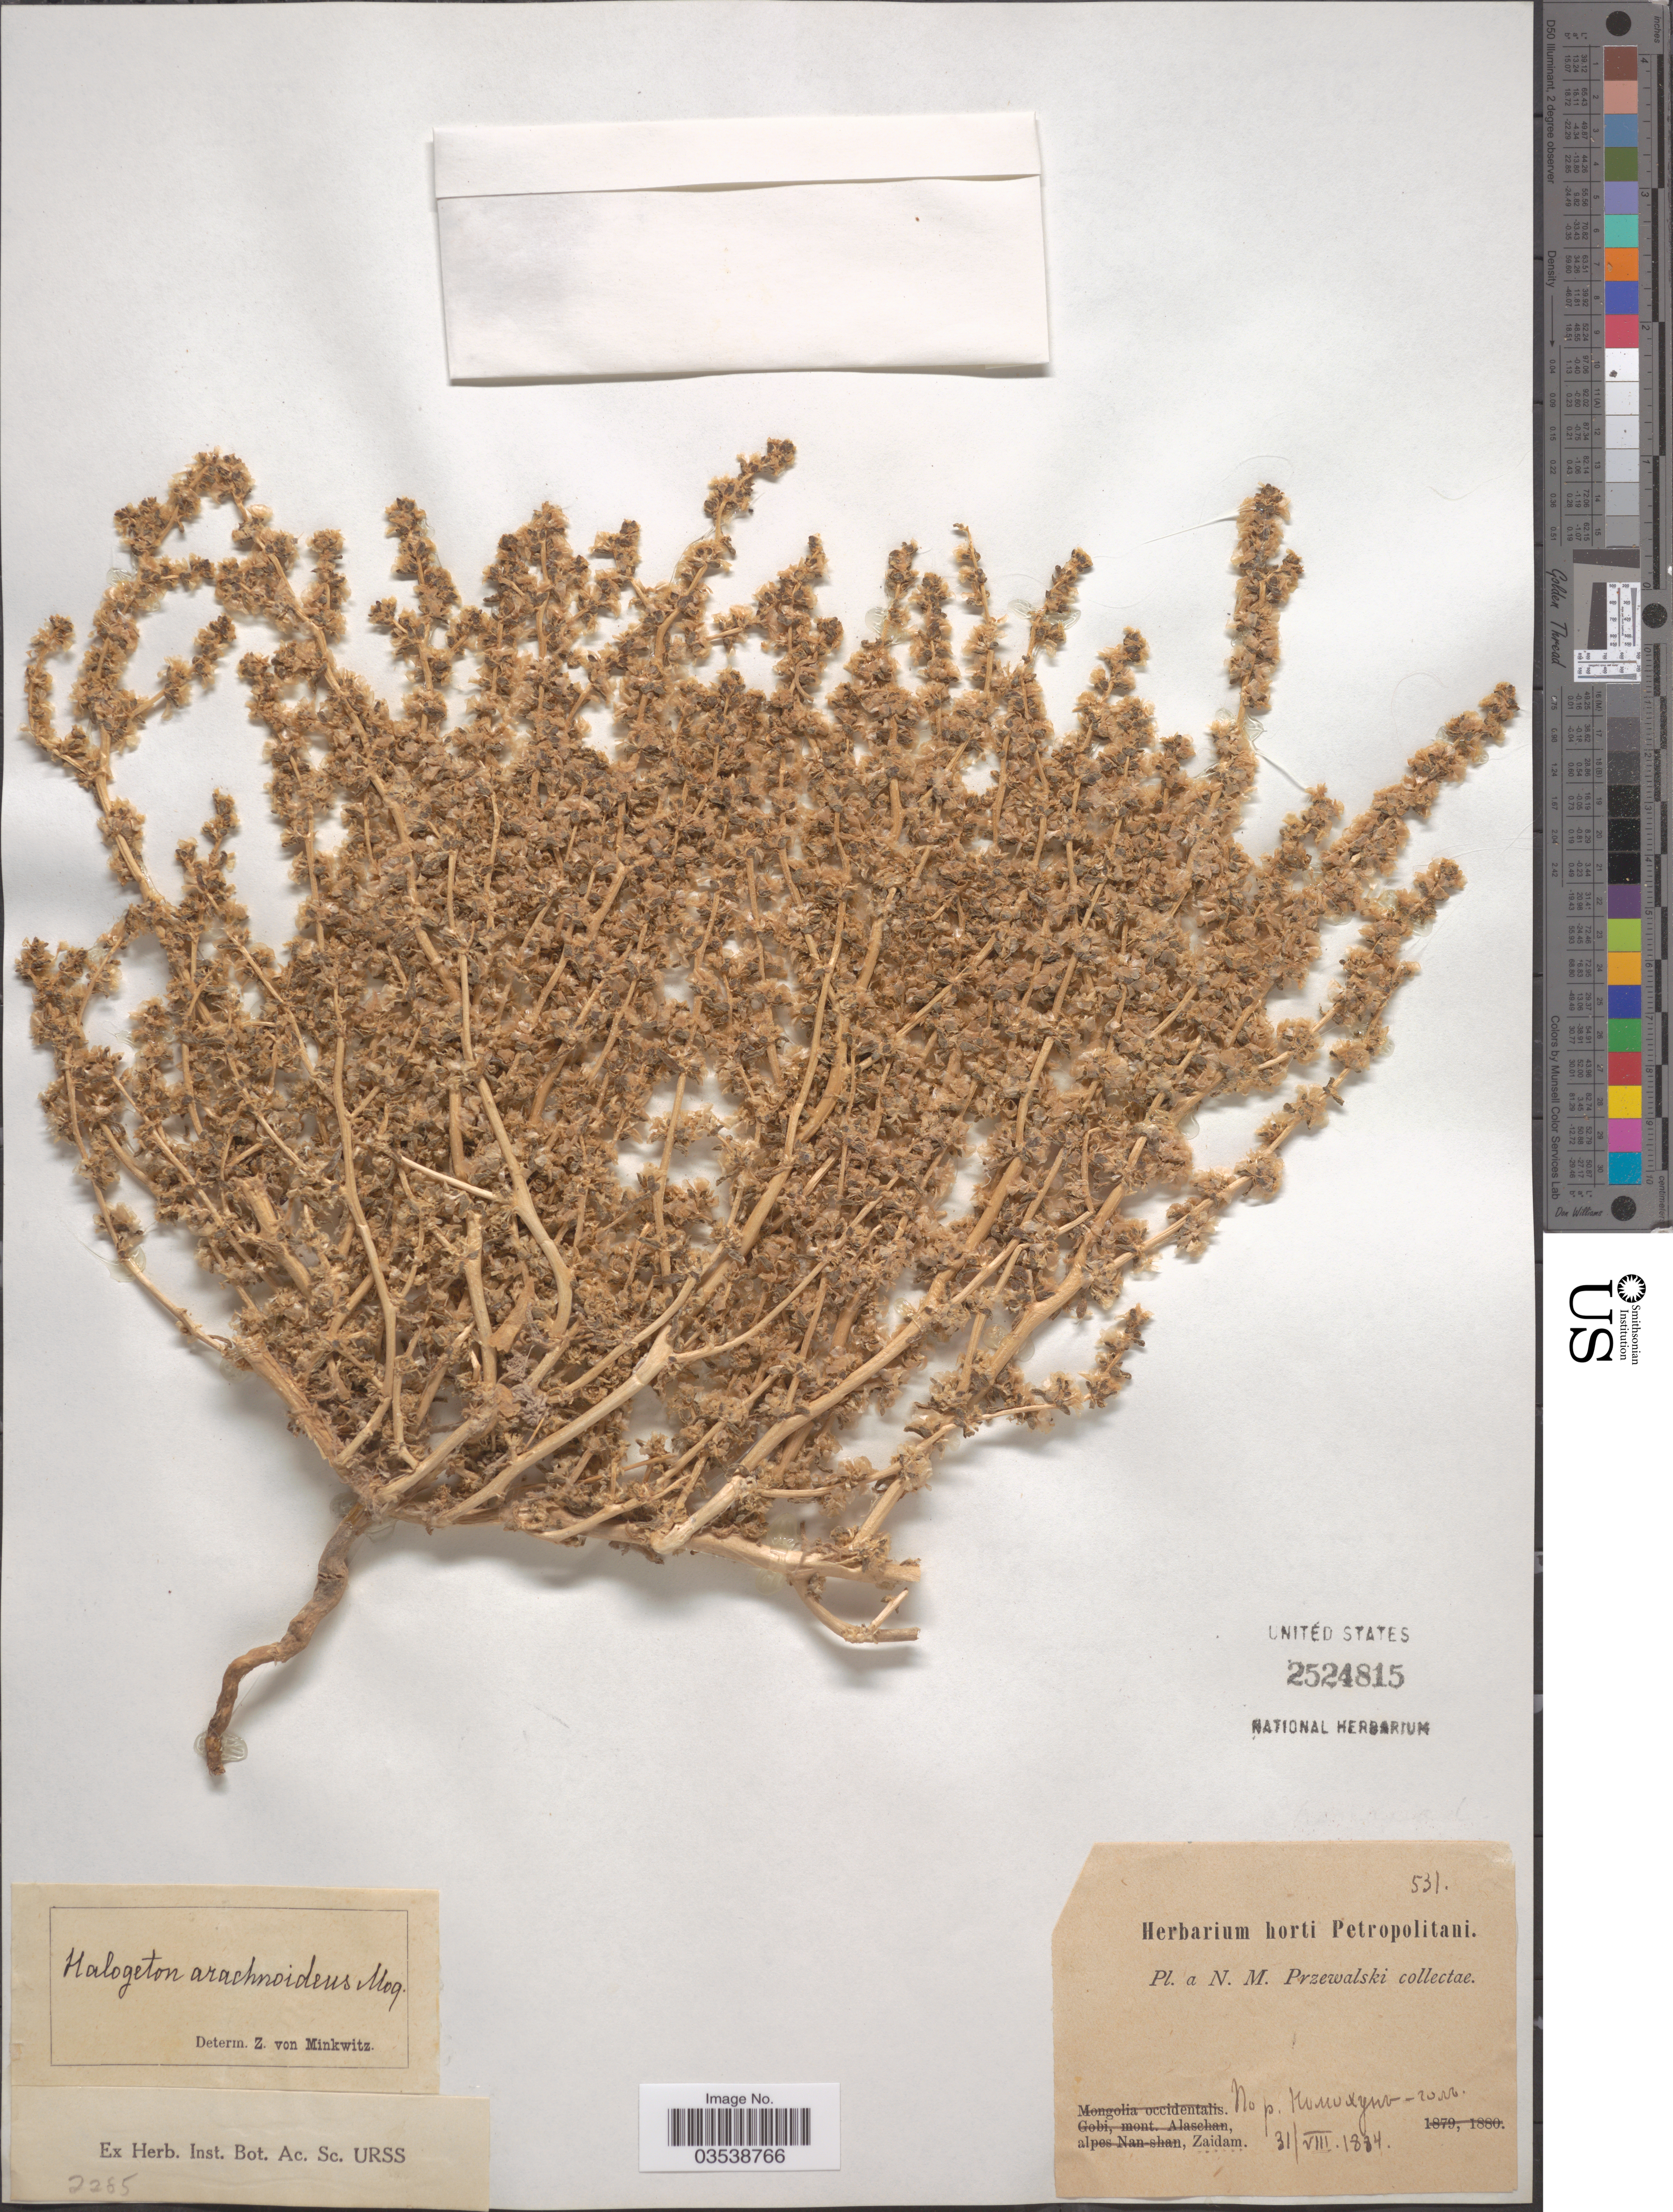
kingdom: Plantae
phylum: Tracheophyta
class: Magnoliopsida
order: Caryophyllales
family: Amaranthaceae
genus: Halogeton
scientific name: Halogeton arachnoideus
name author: (Bunge) Moq.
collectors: N. Przewalski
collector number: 531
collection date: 1884-08-31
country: China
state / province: Qinghai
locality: X. Zaidam.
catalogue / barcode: US 2524815